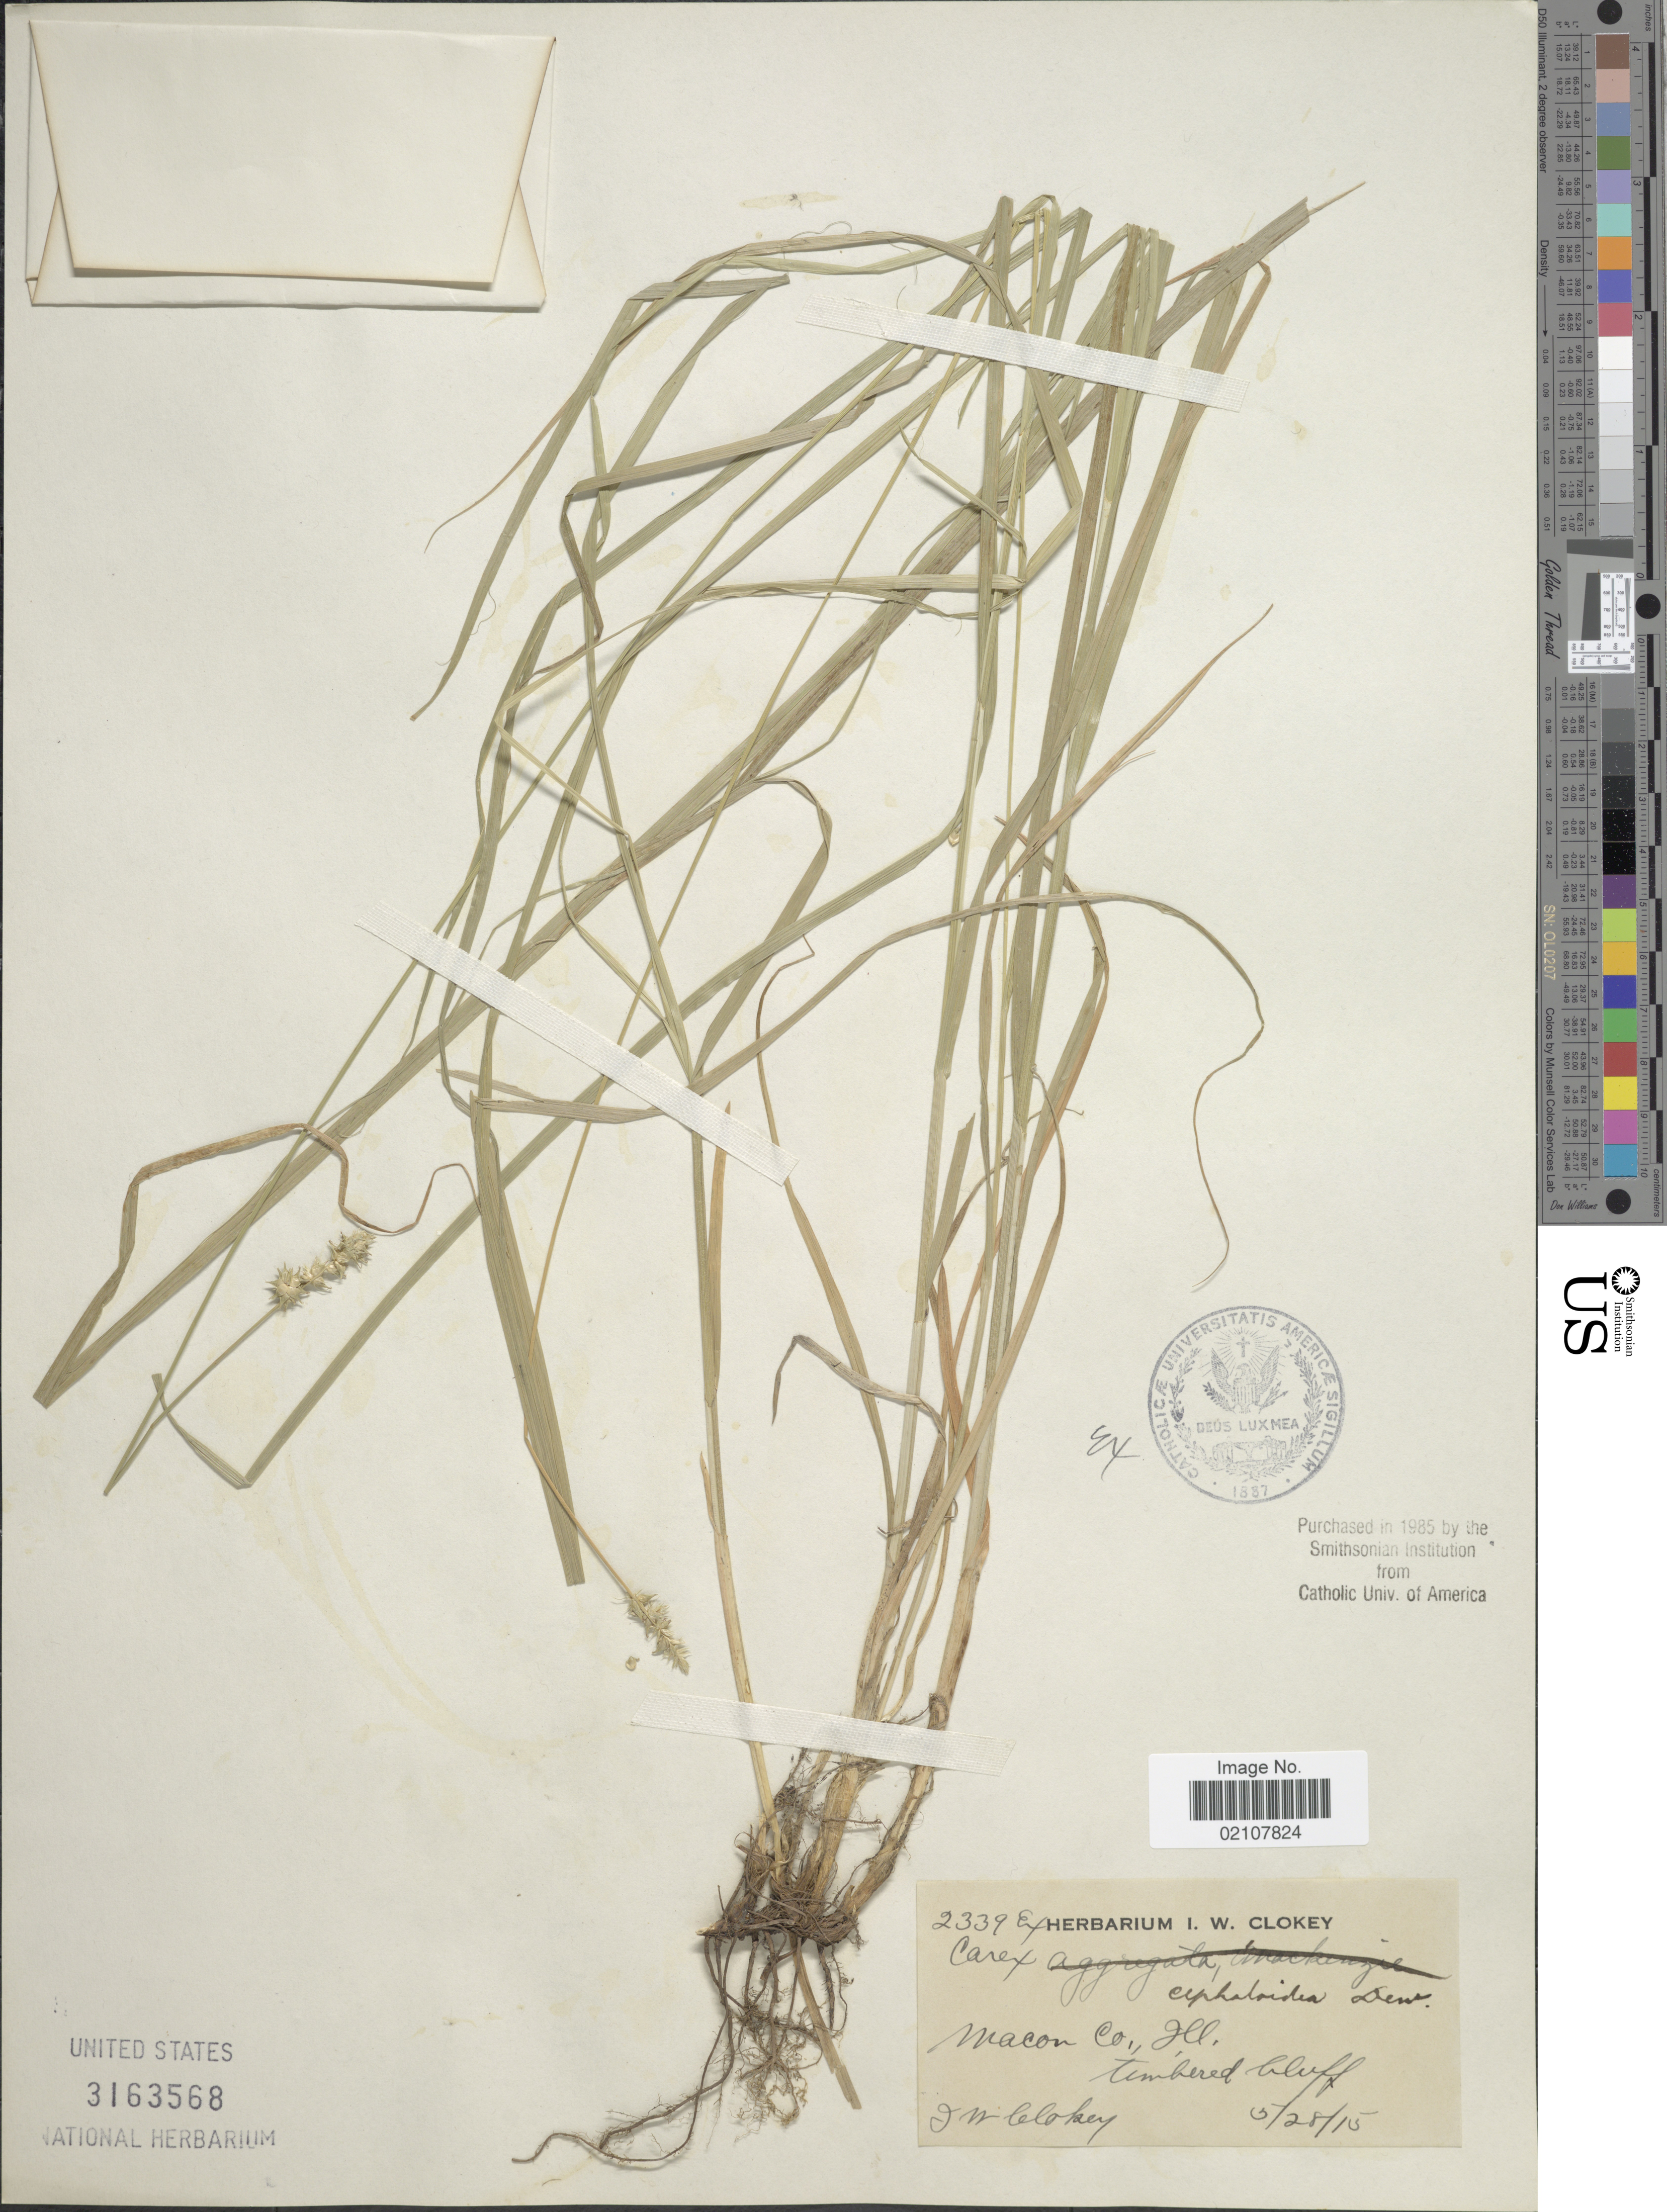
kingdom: Plantae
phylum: Tracheophyta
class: Liliopsida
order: Poales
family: Cyperaceae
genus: Carex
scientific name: Carex cephaloidea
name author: (Dewey) Dewey ex Boott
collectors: I. W. Clokey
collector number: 2339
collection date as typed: Transcribed d/m/y: 28/5/15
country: United States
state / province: Illinois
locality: Macon Co, timbered bluff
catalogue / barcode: US 3163568